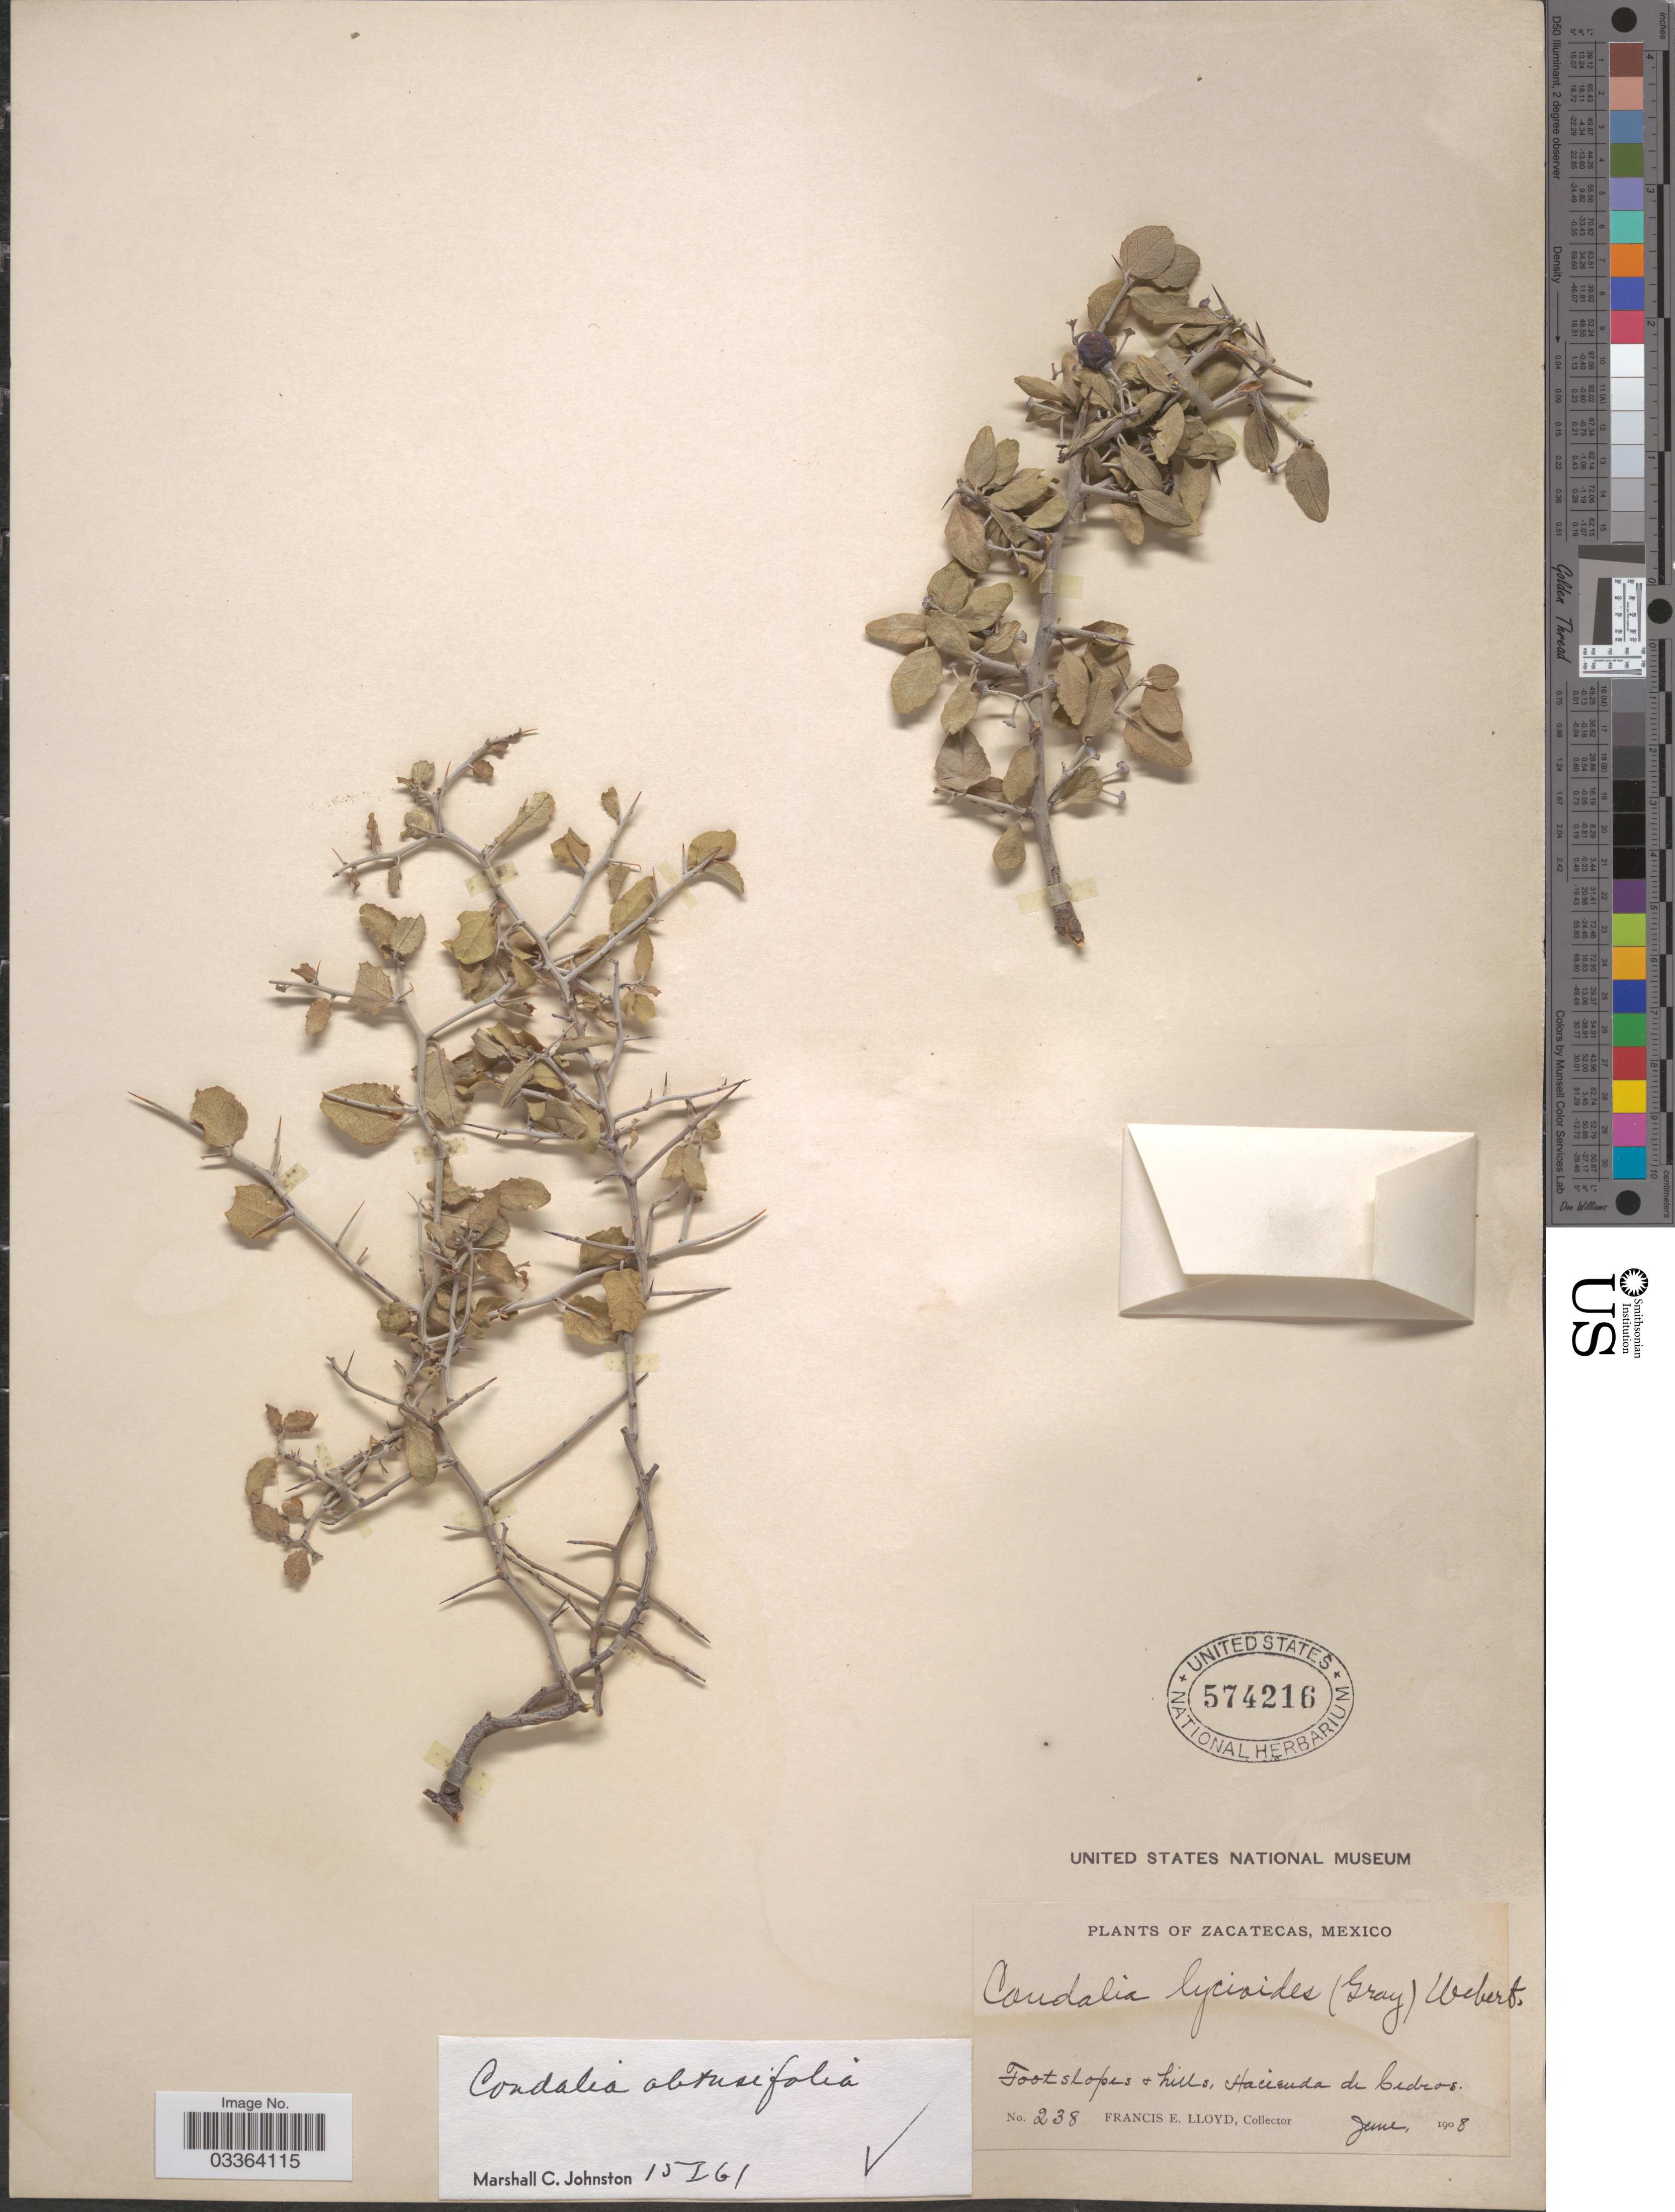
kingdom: Plantae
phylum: Tracheophyta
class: Magnoliopsida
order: Rosales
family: Rhamnaceae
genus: Sarcomphalus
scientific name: Sarcomphalus obtusifolius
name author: (Hook. ex Torr. & A. Gray) Hauenschild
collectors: Lloyd, C. E.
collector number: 238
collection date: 1908-06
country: Mexico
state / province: Zacatecas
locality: Footslopes + hills, Hacienda de Cedros.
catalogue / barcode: US 574216